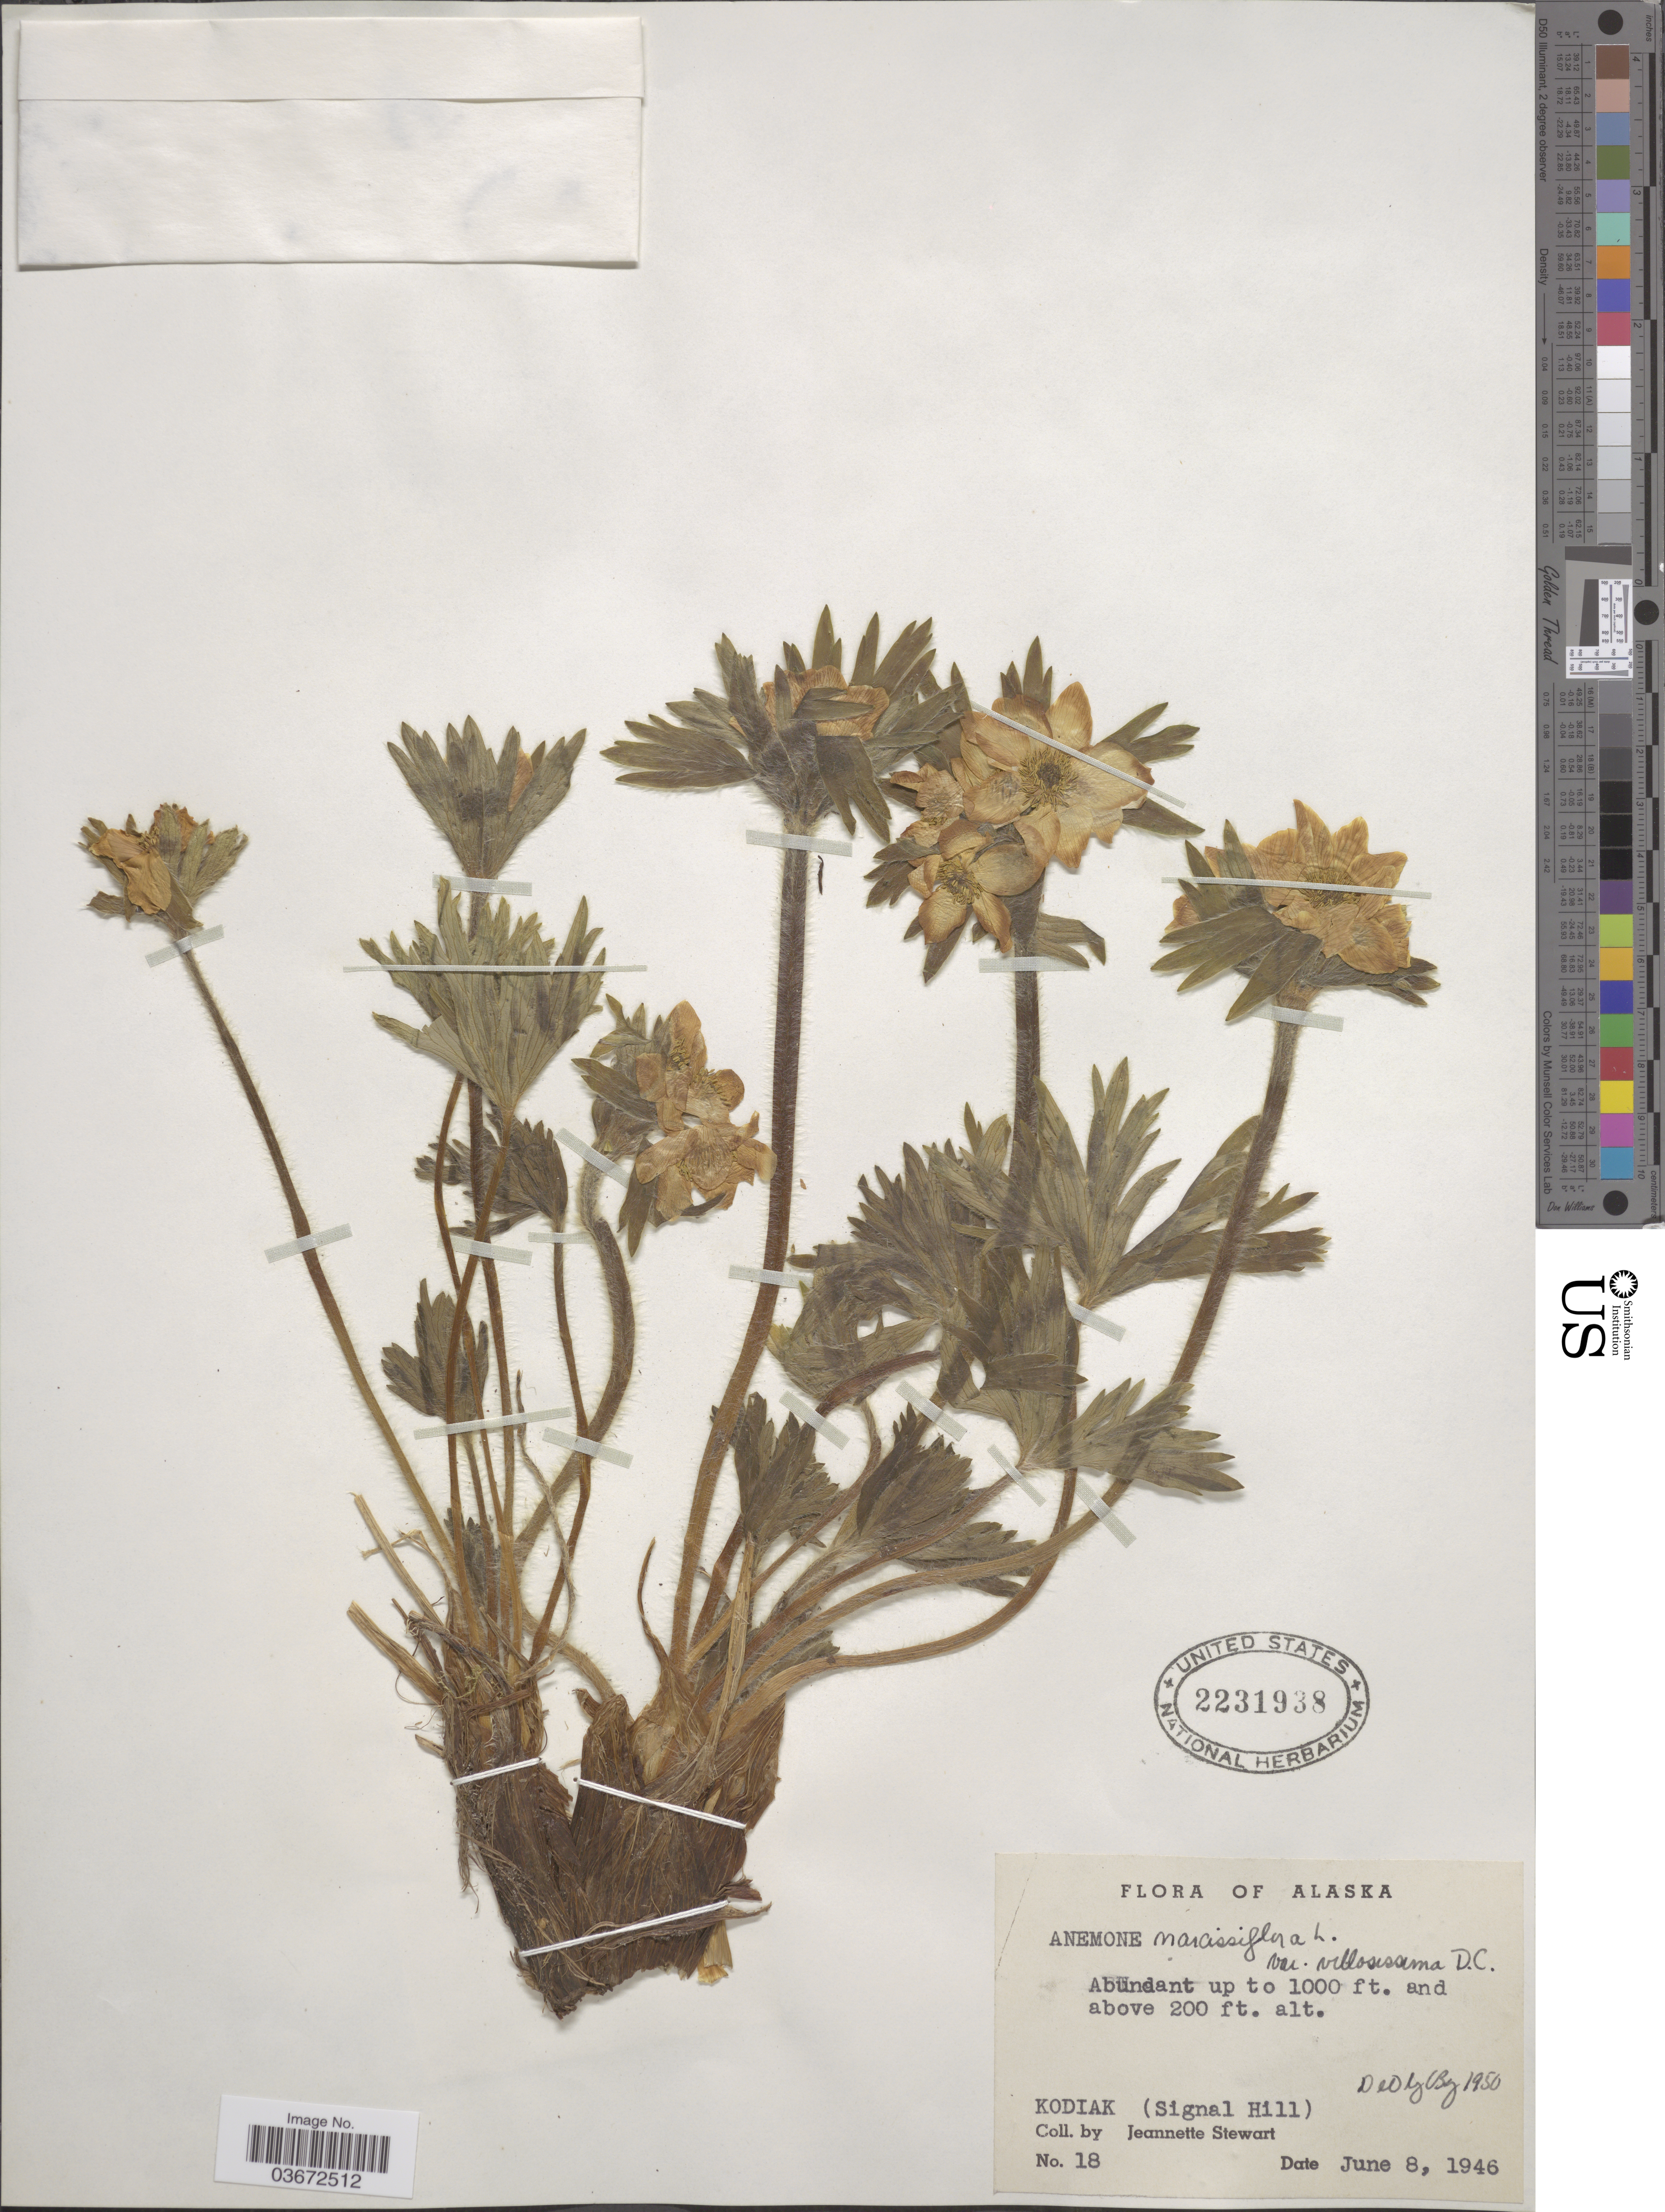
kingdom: Plantae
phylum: Tracheophyta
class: Magnoliopsida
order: Ranunculales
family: Ranunculaceae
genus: Anemone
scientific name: Anemone narcissiflora var. villosissima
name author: DC.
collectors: J. Stewart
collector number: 18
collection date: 1946-06-08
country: United States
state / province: Alaska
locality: Kodiak (Signal Hill).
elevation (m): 61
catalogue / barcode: US 2231938